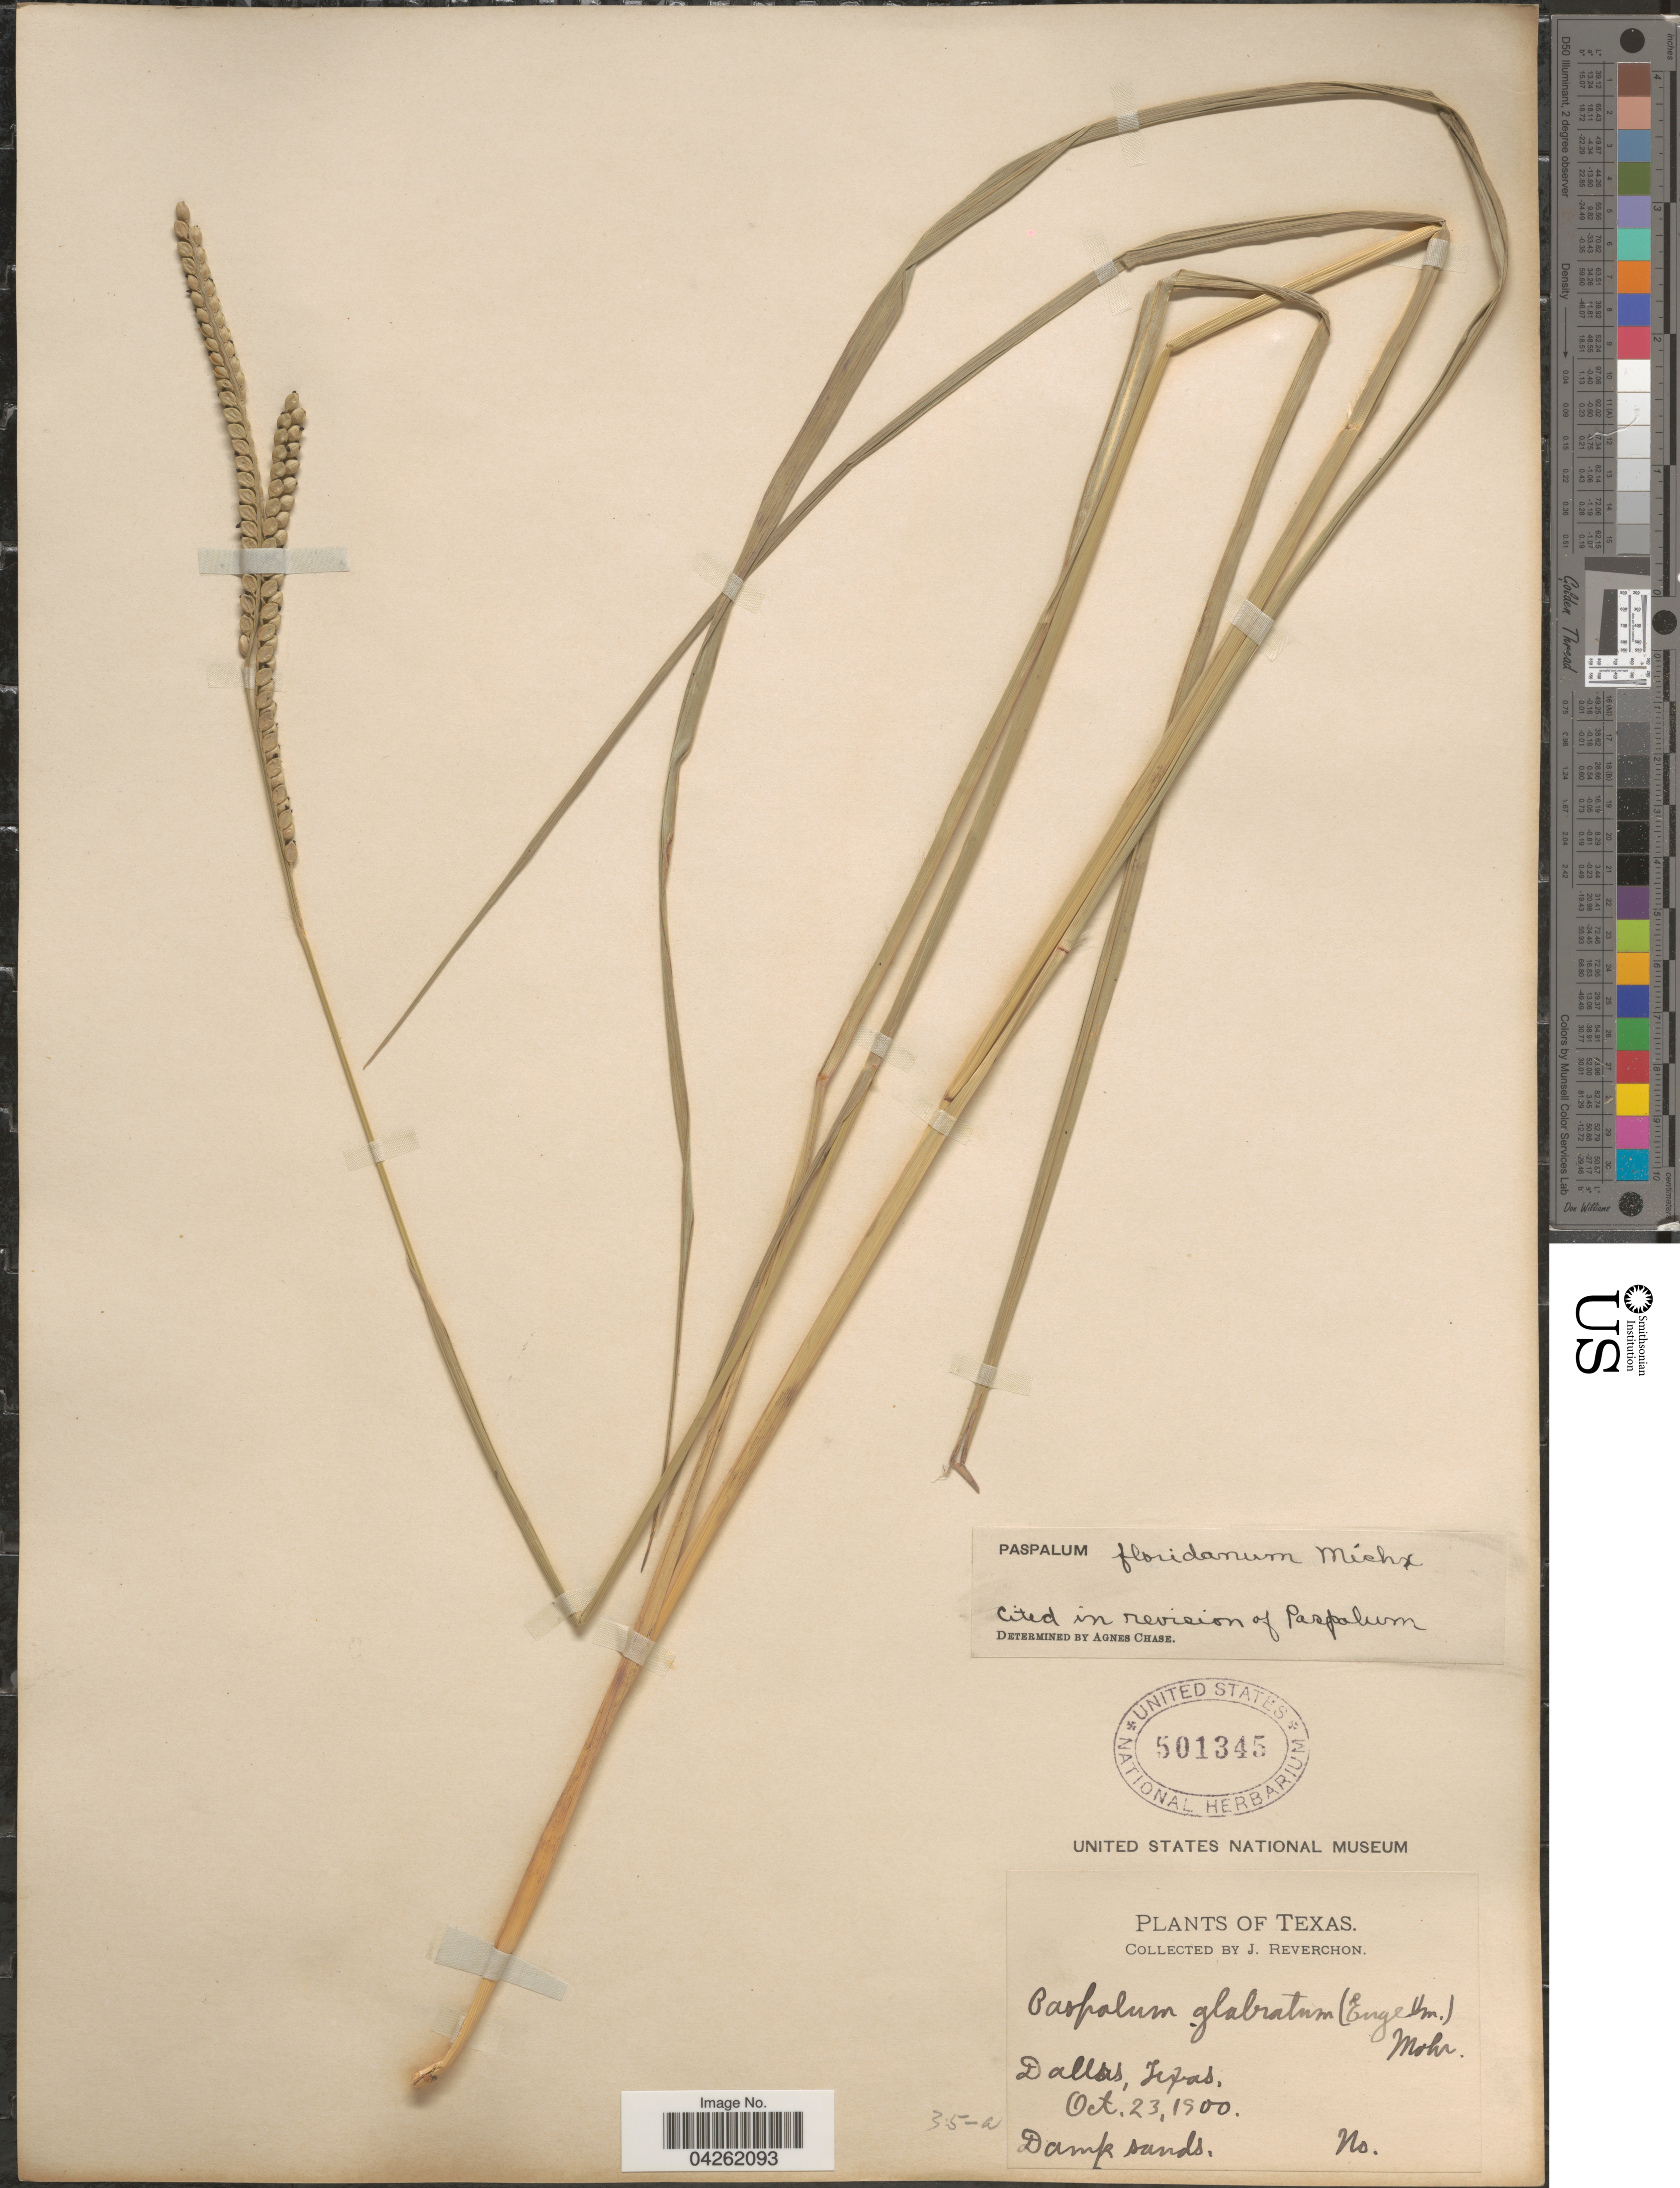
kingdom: Plantae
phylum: Tracheophyta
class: Liliopsida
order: Poales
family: Poaceae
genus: Paspalum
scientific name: Paspalum floridanum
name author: Michx.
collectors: J. Reverchon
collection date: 1900-10-23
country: United States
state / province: Texas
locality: Dallas.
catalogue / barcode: US 501345